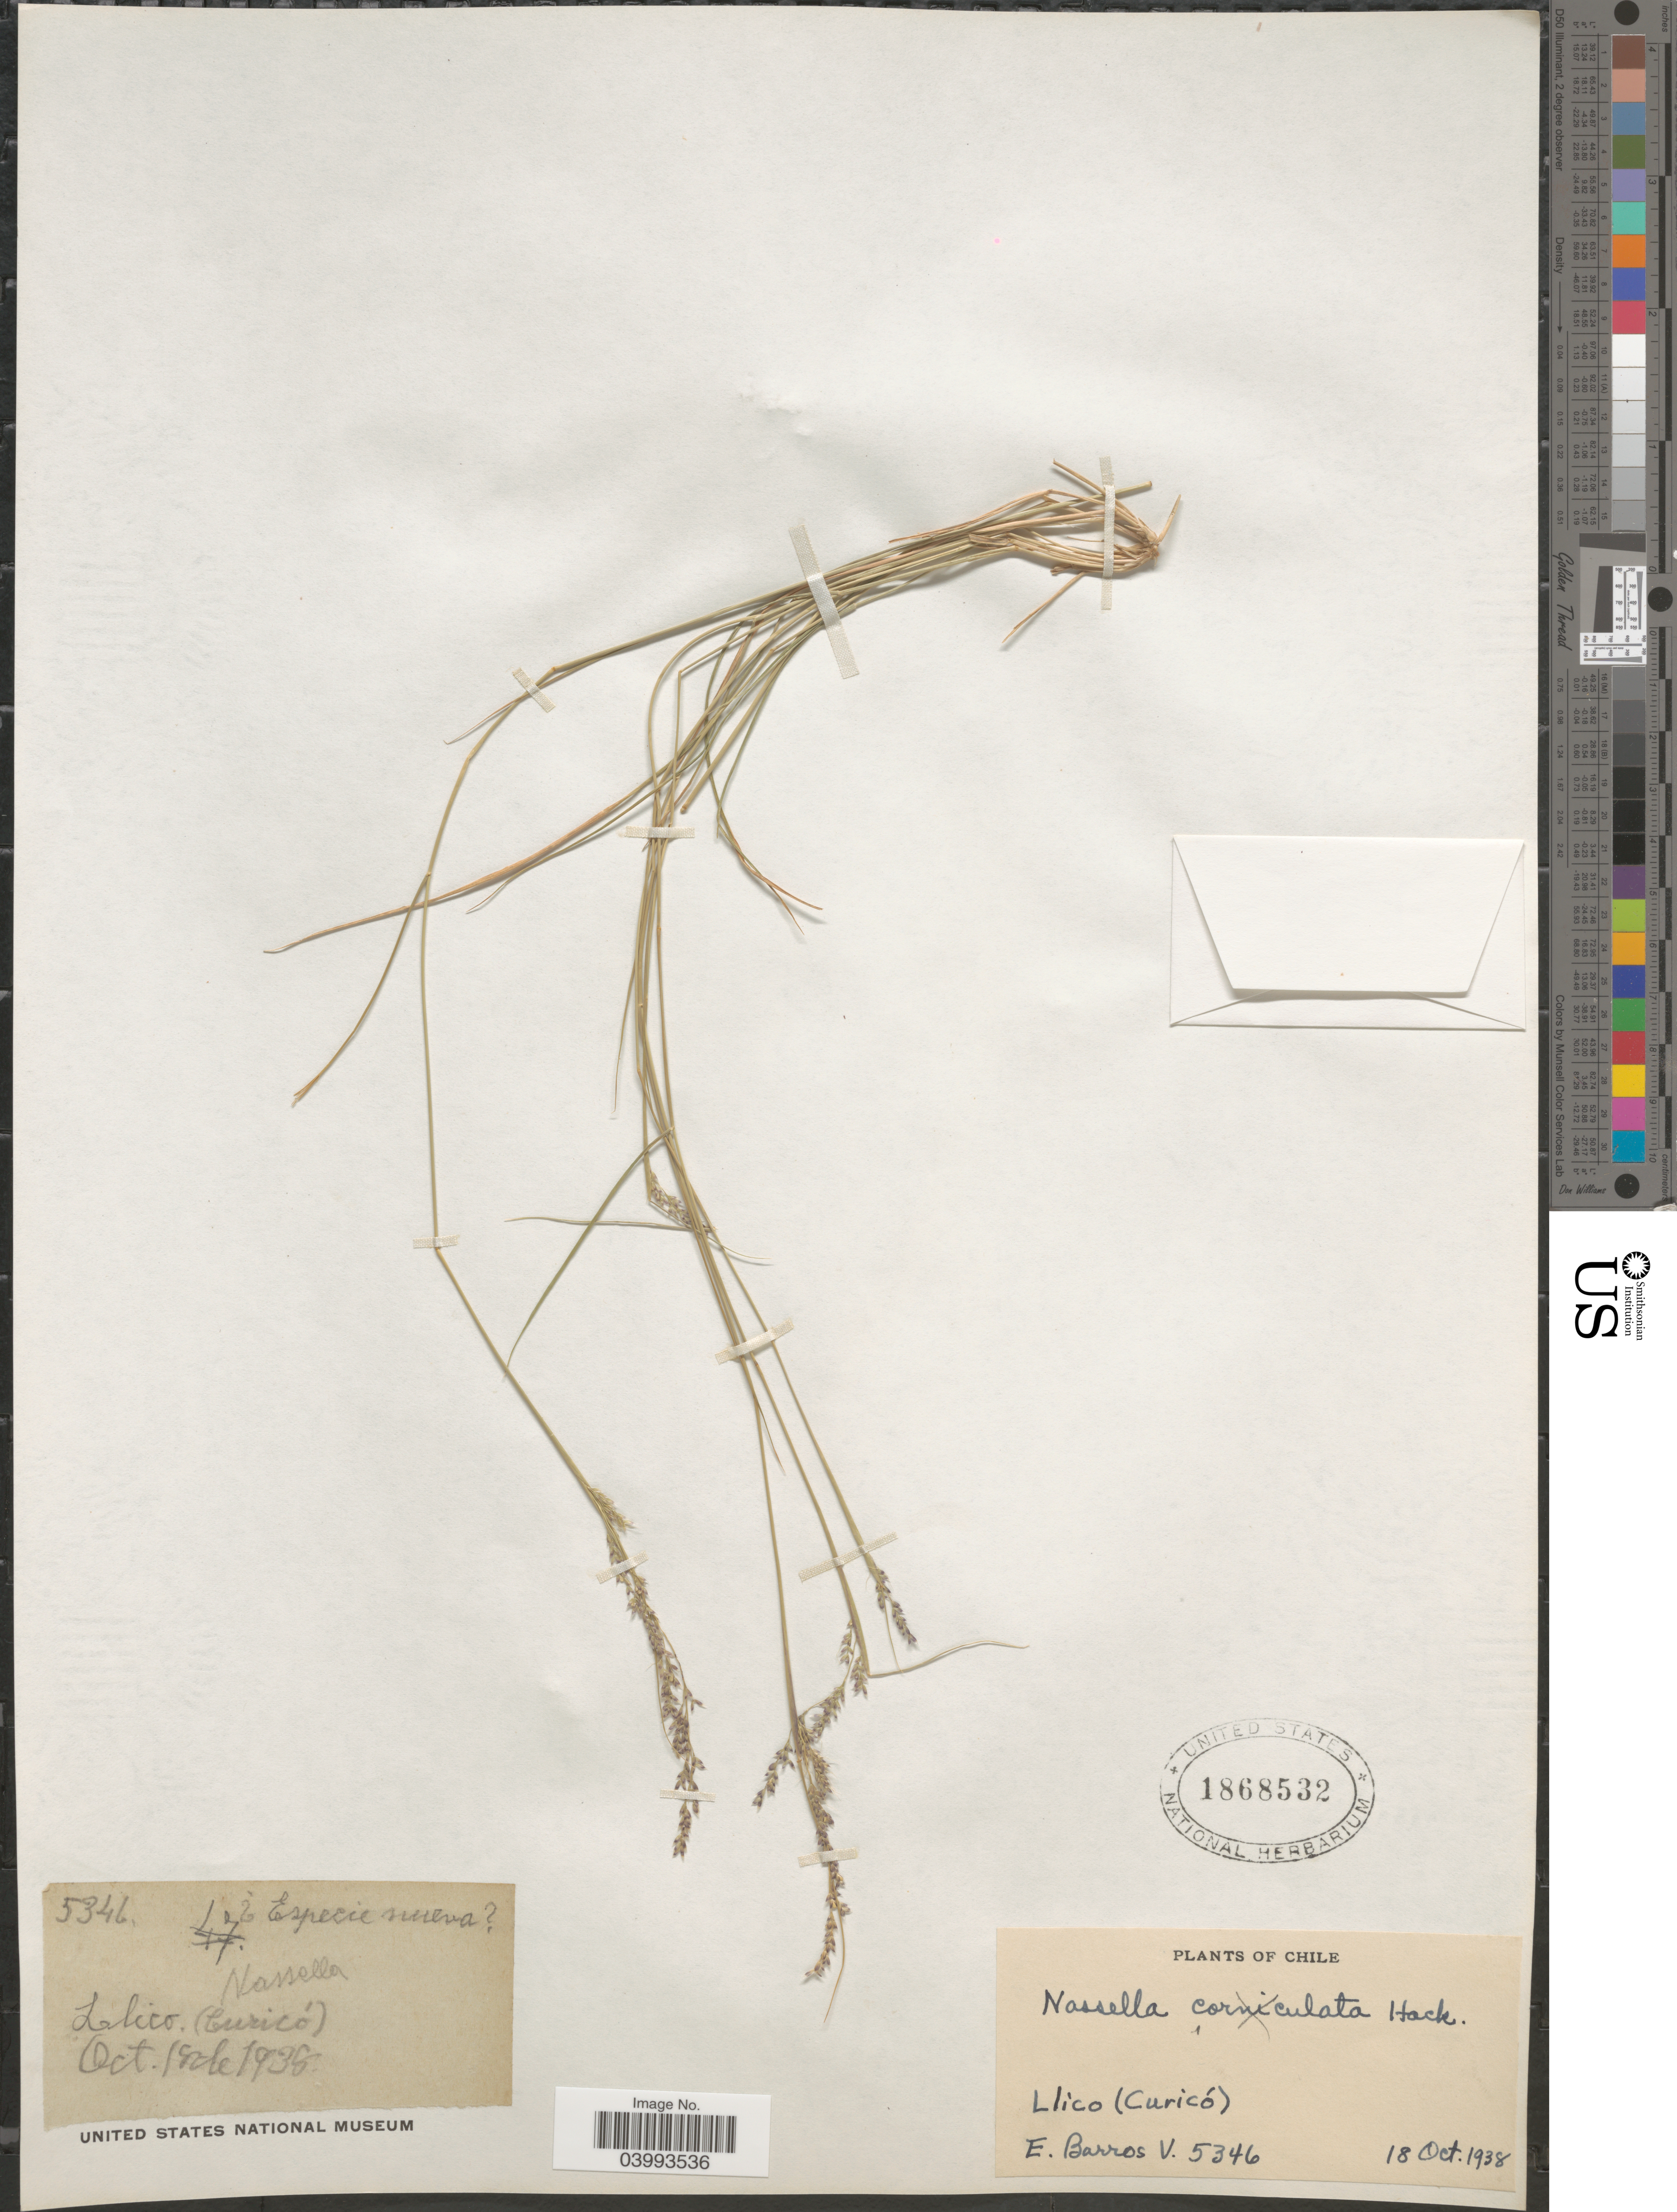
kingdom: Plantae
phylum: Tracheophyta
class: Liliopsida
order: Poales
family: Poaceae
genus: Nassella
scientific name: Nassella chilensis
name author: (Trin.) É. Desv.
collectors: E. Barros V.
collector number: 5346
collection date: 1938-10-18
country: Chile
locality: Llico (Curicó).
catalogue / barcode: US 1868532